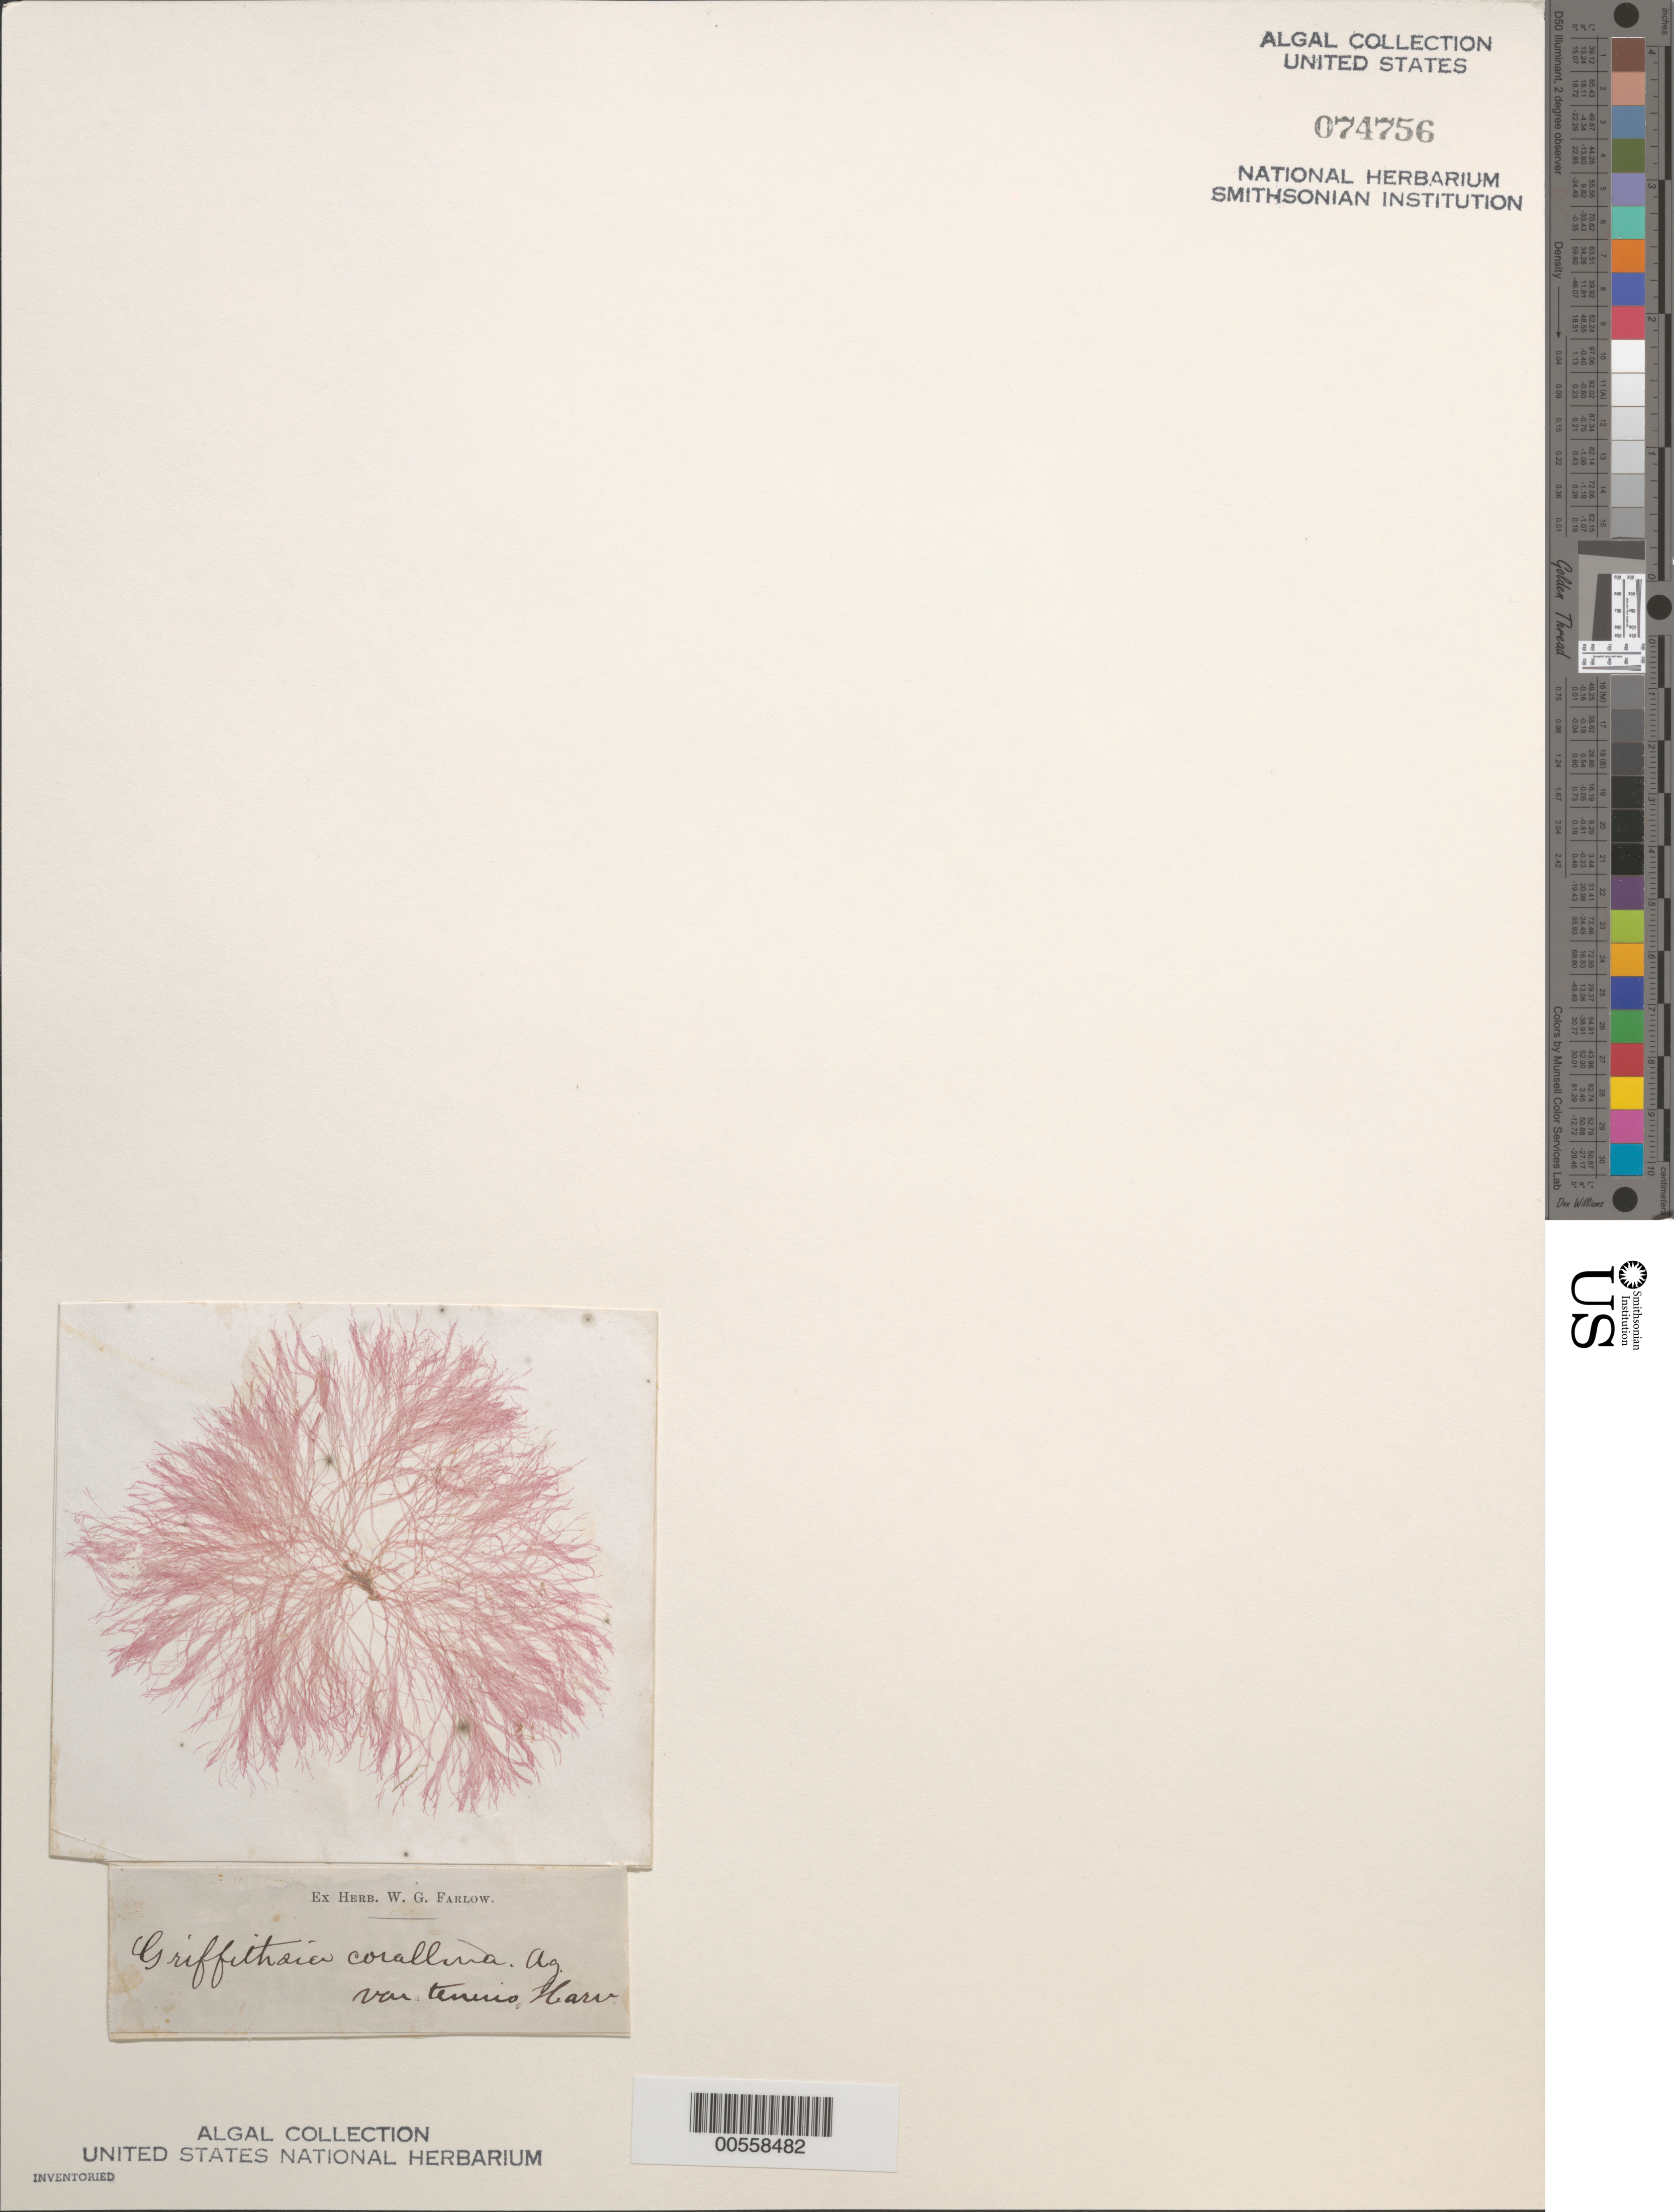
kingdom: Plantae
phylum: Rhodophyta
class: Florideophyceae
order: Ceramiales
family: Wrangeliaceae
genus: Griffithsia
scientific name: Griffithsia corallinoides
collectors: W. Farlow (Herbarium)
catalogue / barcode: US 74756